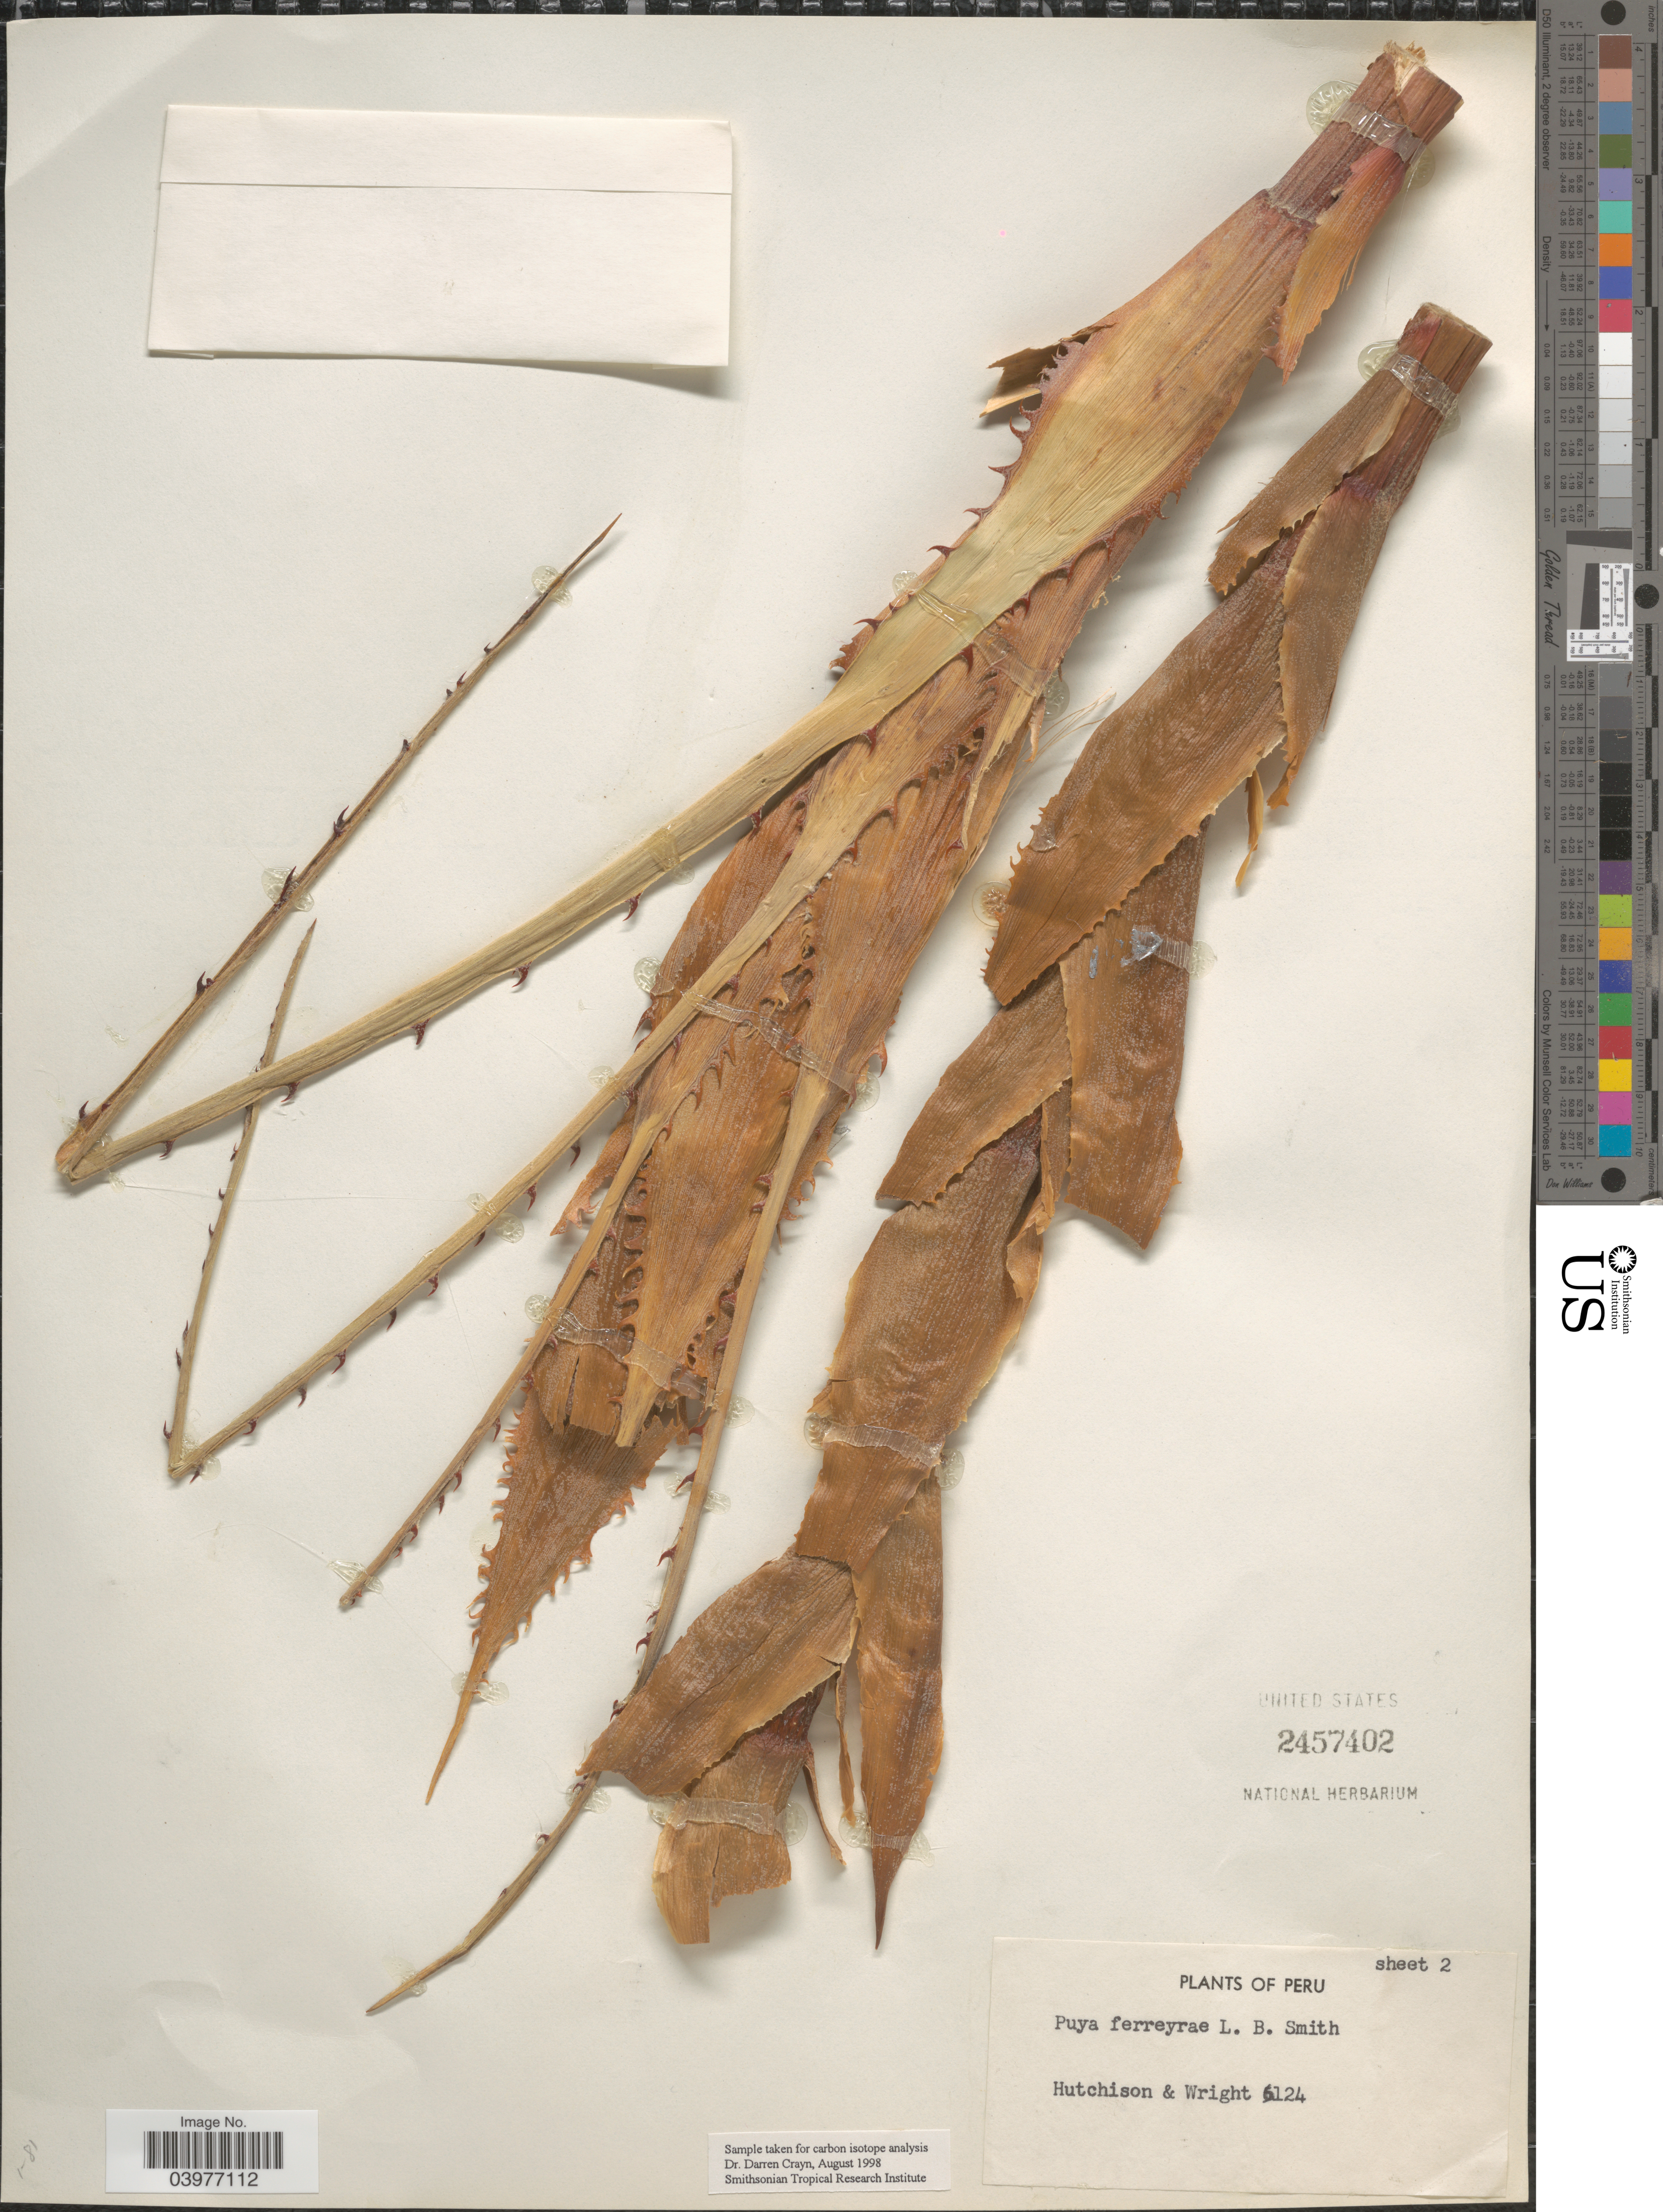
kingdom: Plantae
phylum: Tracheophyta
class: Liliopsida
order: Poales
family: Bromeliaceae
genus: Puya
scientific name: Puya ferreyrae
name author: L.B. Sm.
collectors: -- Hutchison & Wright, --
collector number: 6124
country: Peru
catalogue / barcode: US 2457402